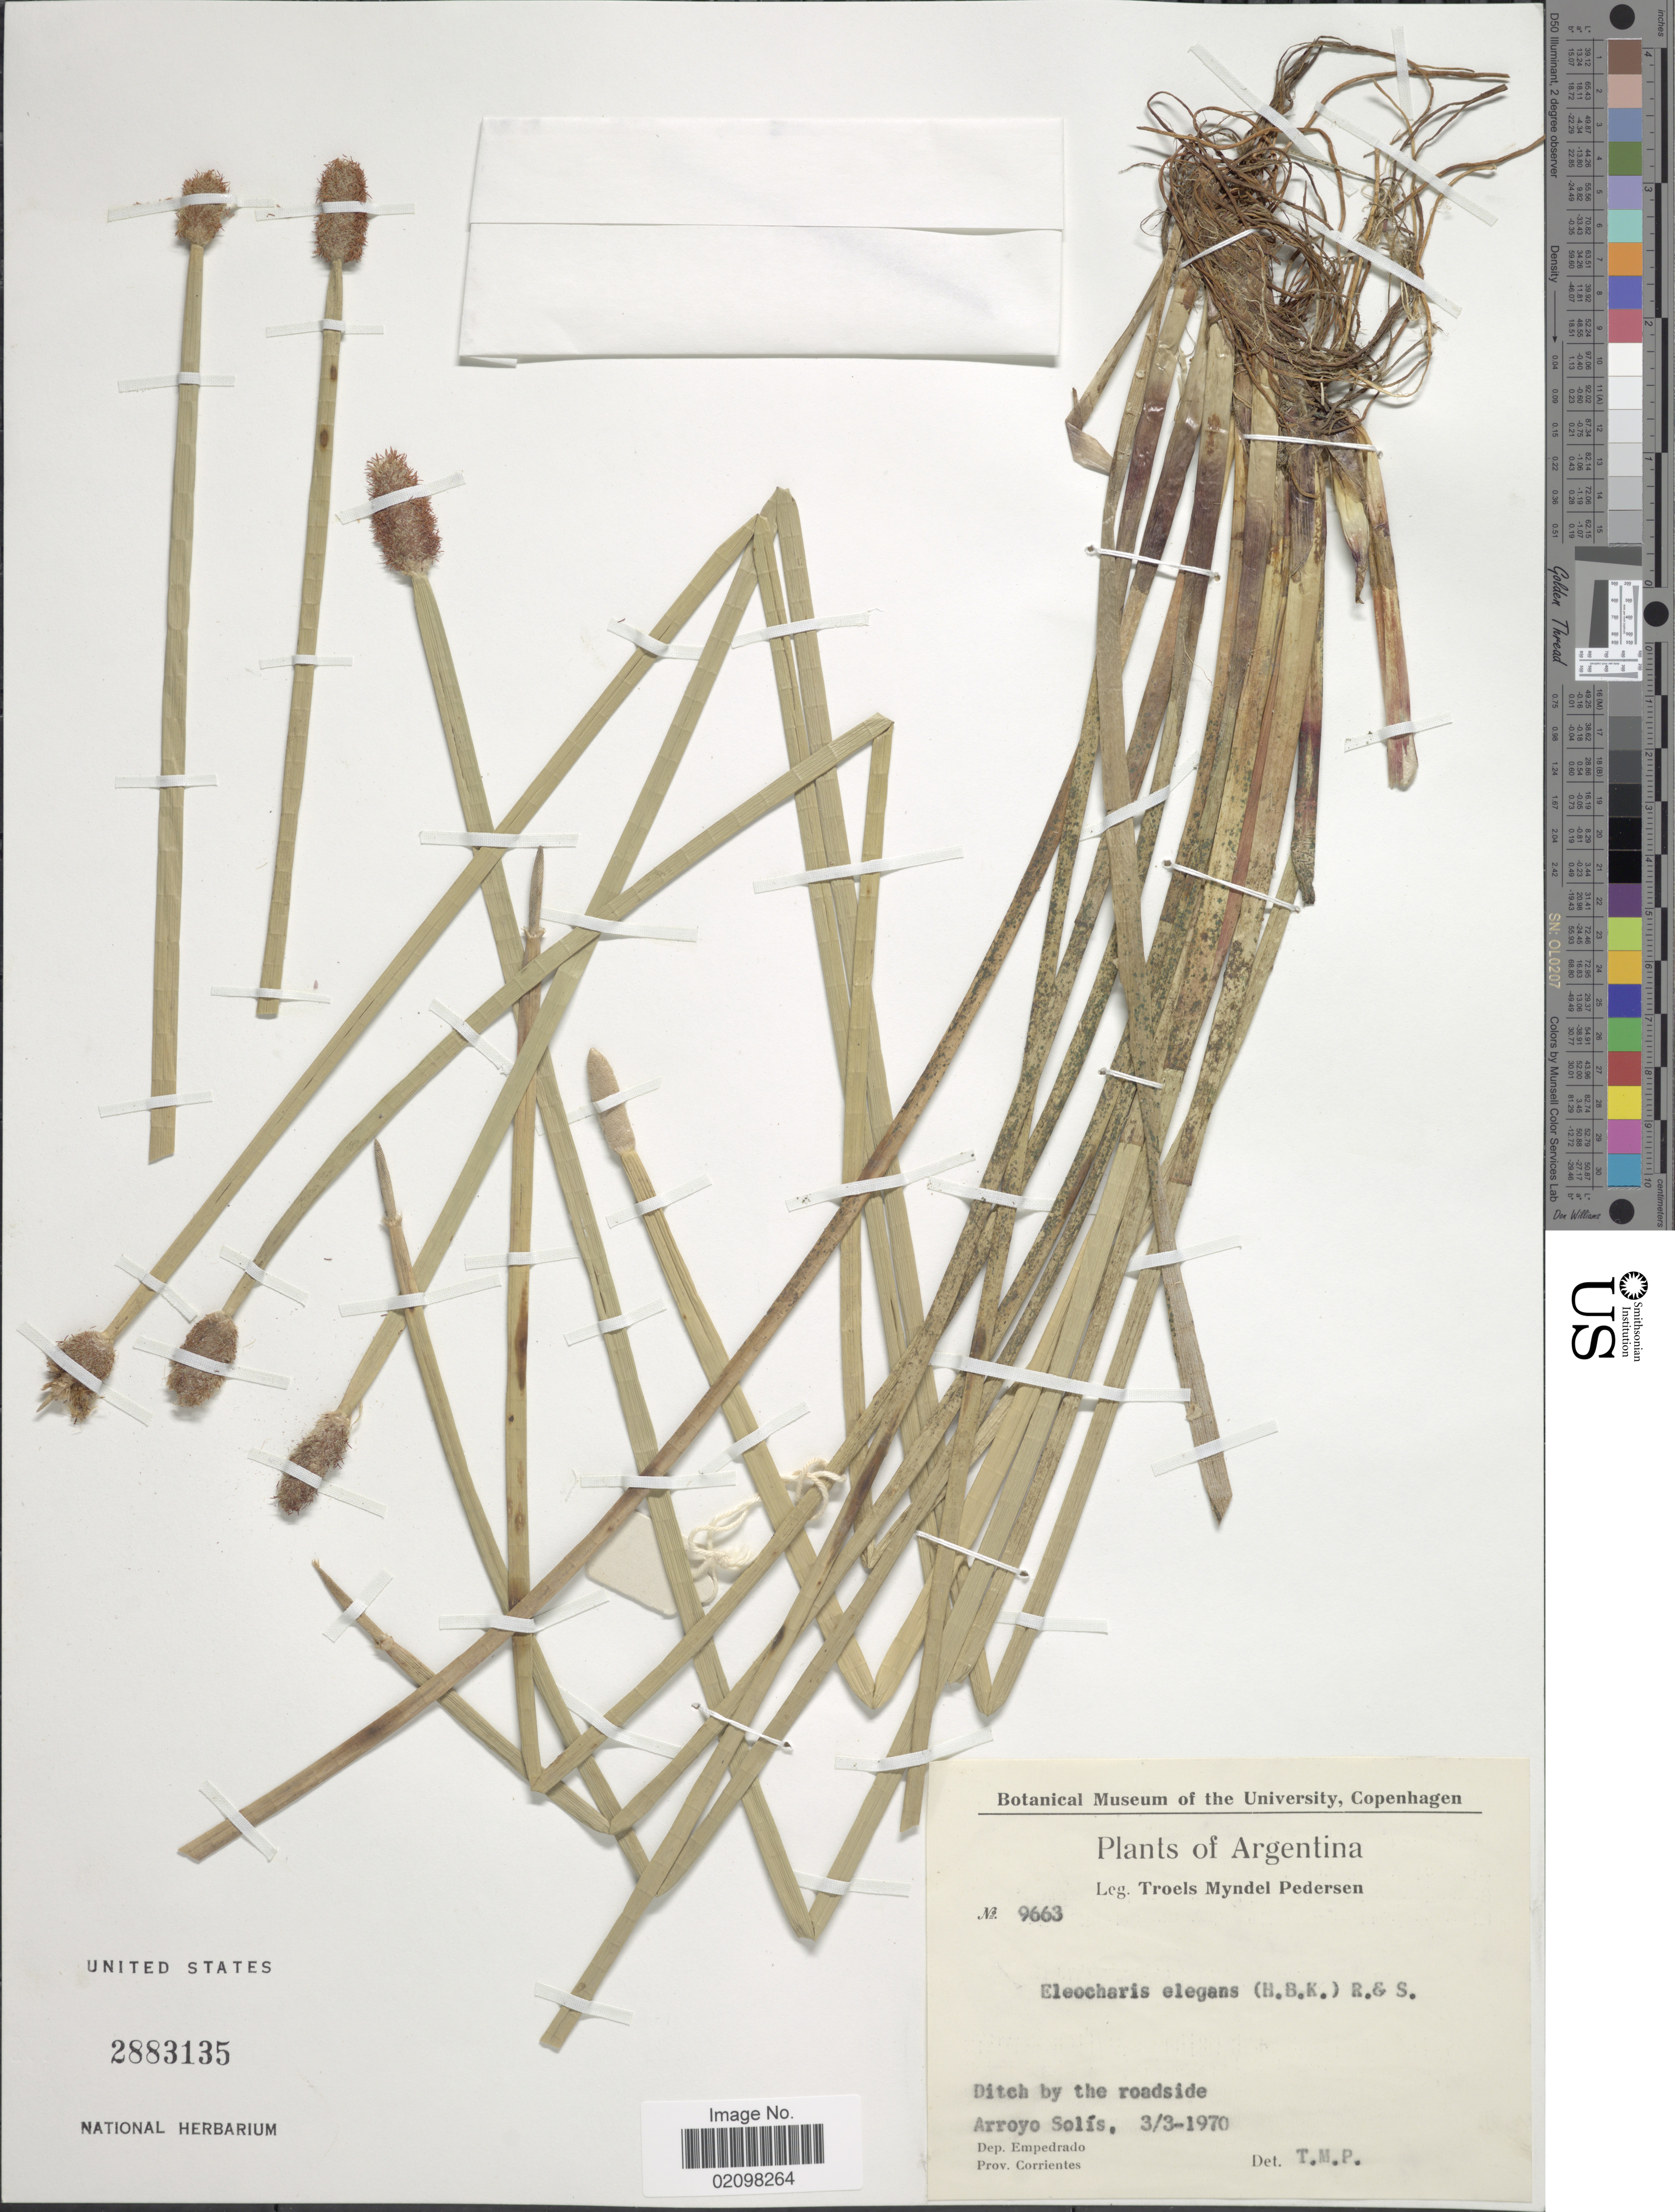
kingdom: Plantae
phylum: Tracheophyta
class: Liliopsida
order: Poales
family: Cyperaceae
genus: Eleocharis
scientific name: Eleocharis elegans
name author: (Kunth) Roem. & Schult.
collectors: T. Pederson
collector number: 9663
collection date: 1970-03-03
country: Argentina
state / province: Corrientes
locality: Arroyo Solís, Dep. Empedrado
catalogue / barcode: US 2883135